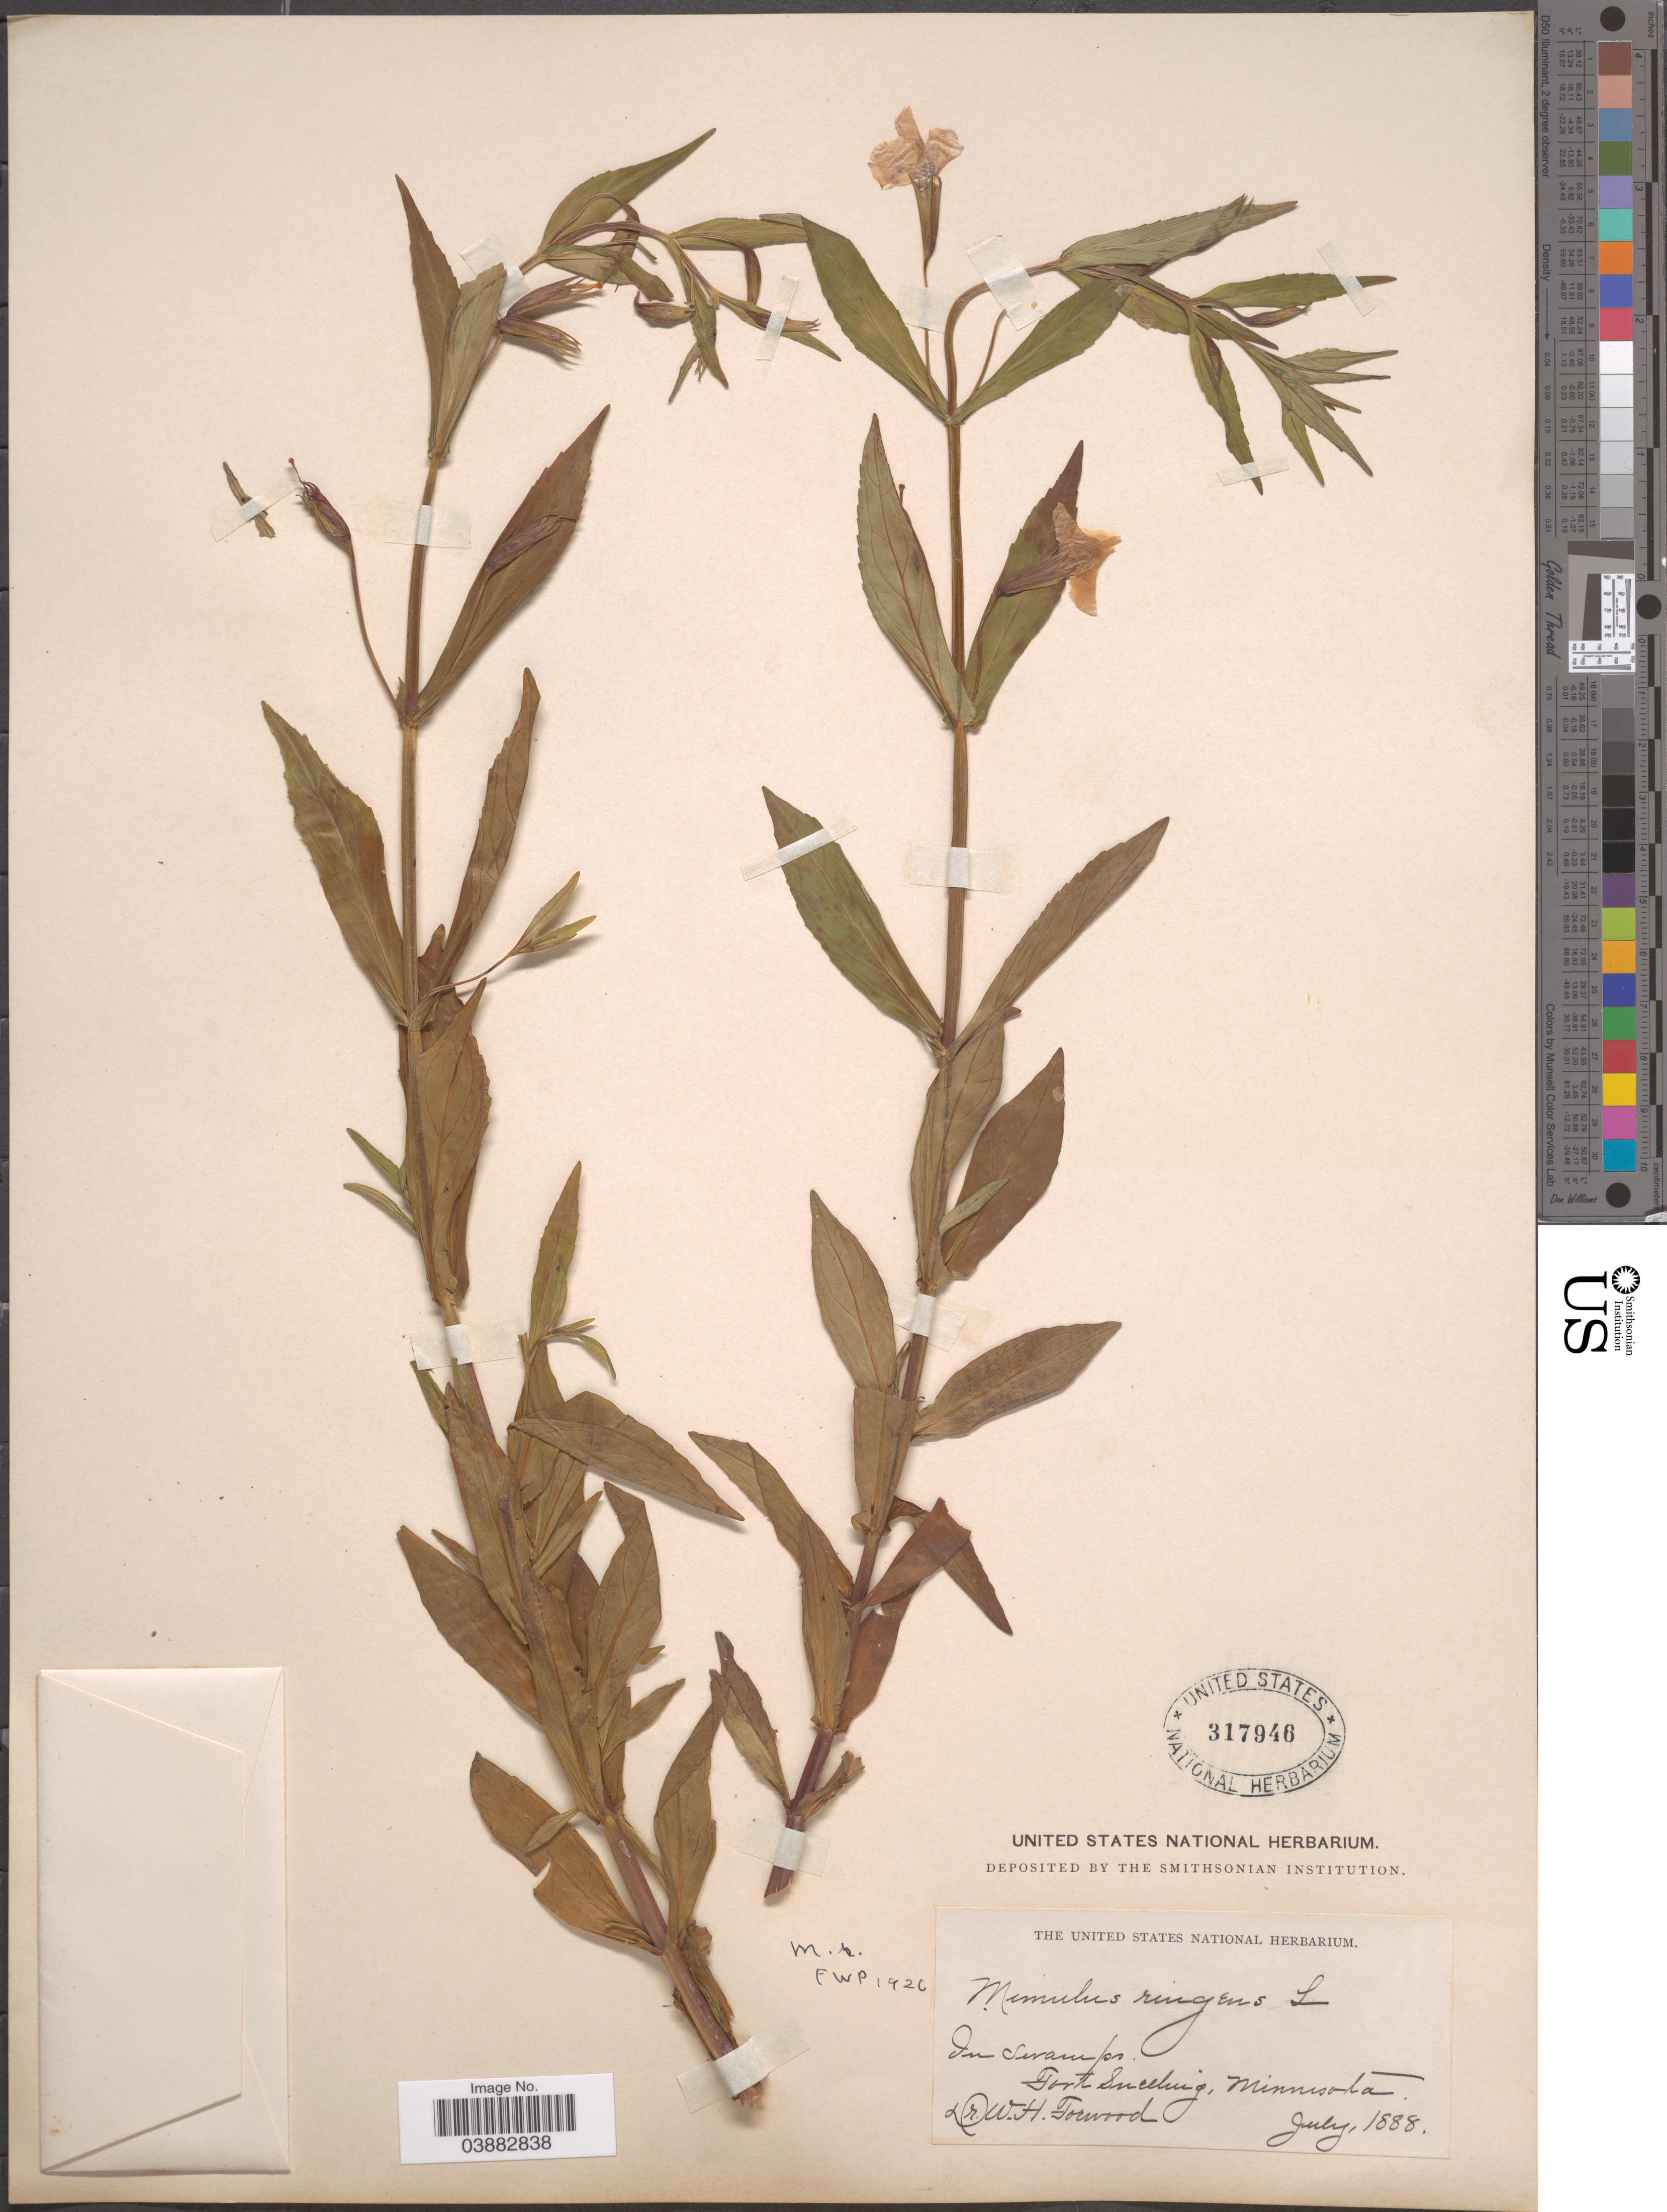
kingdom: Plantae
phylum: Tracheophyta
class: Magnoliopsida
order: Lamiales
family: Phrymaceae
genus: Mimulus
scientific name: Mimulus ringens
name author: L.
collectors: W. Forwood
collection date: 1888-07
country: United States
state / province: Minnesota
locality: In swamps. Fort Snelling.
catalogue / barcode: US 317946